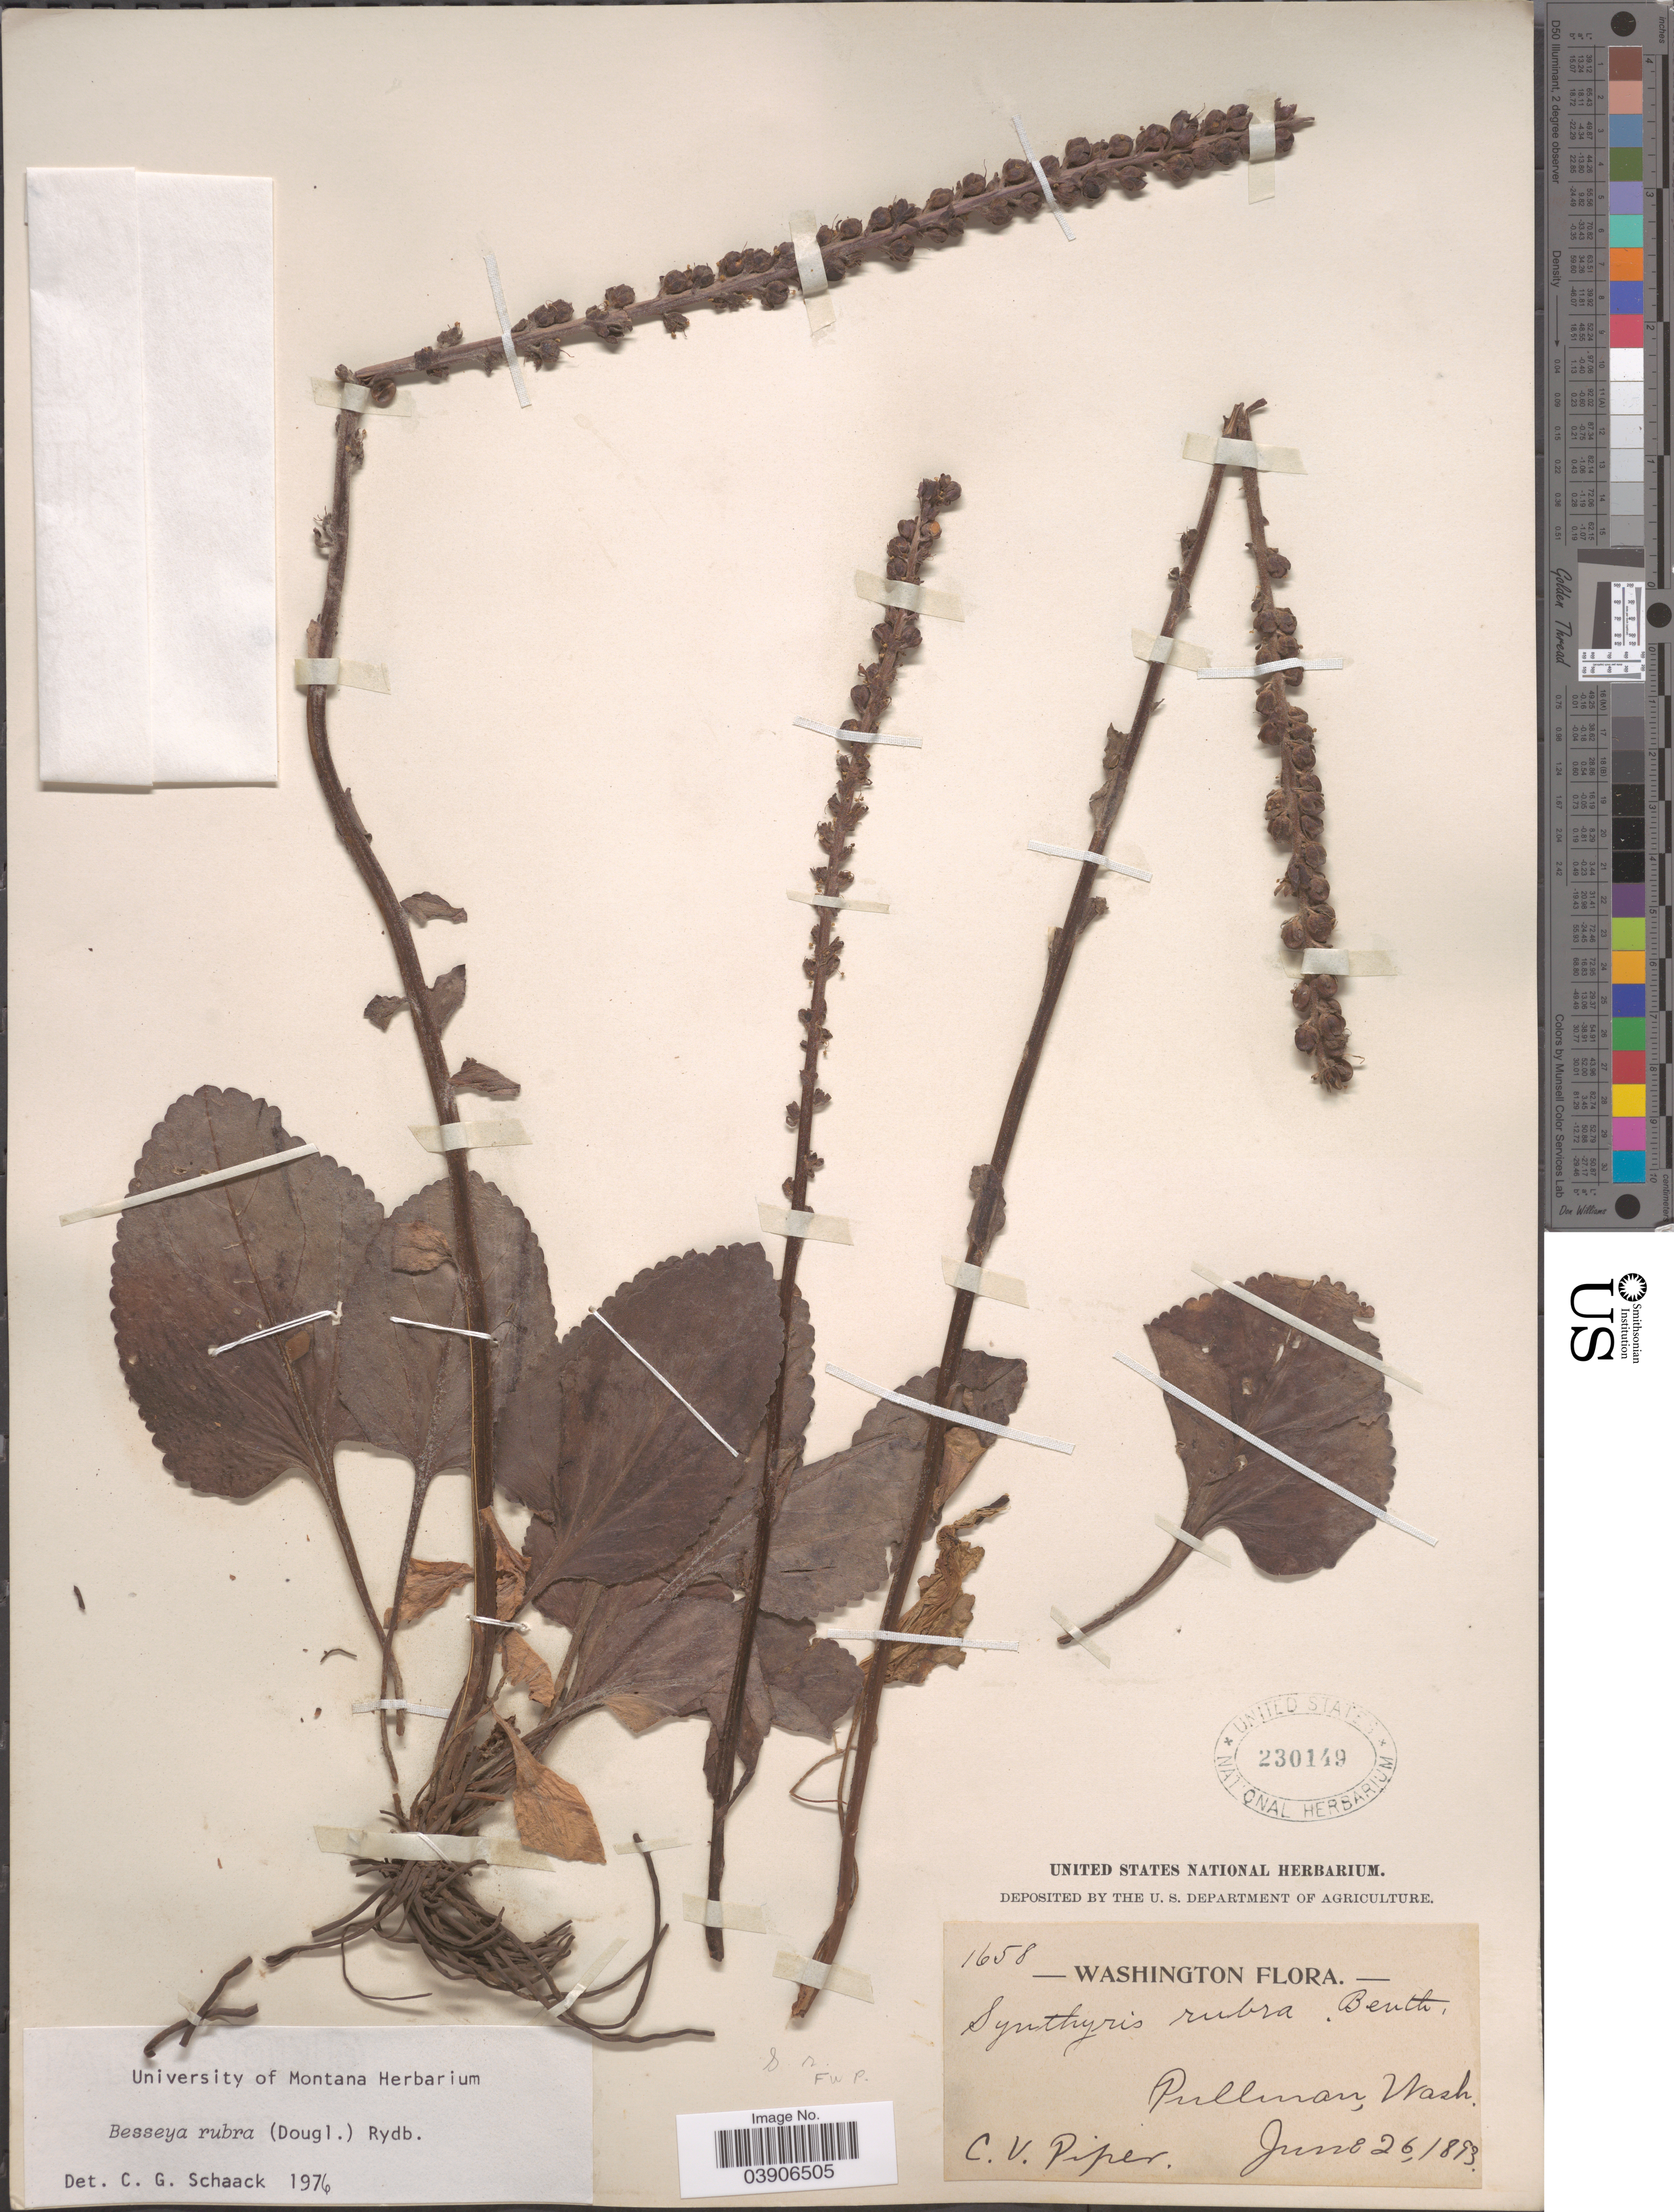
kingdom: Plantae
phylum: Tracheophyta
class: Magnoliopsida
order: Lamiales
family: Plantaginaceae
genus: Synthyris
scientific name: Synthyris rubra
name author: (Douglas ex Hook.) Benth.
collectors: C. V. Piper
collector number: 1658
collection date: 1893-06-26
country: United States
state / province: Washington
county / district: Whitman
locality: Pullman.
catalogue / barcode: US 230149